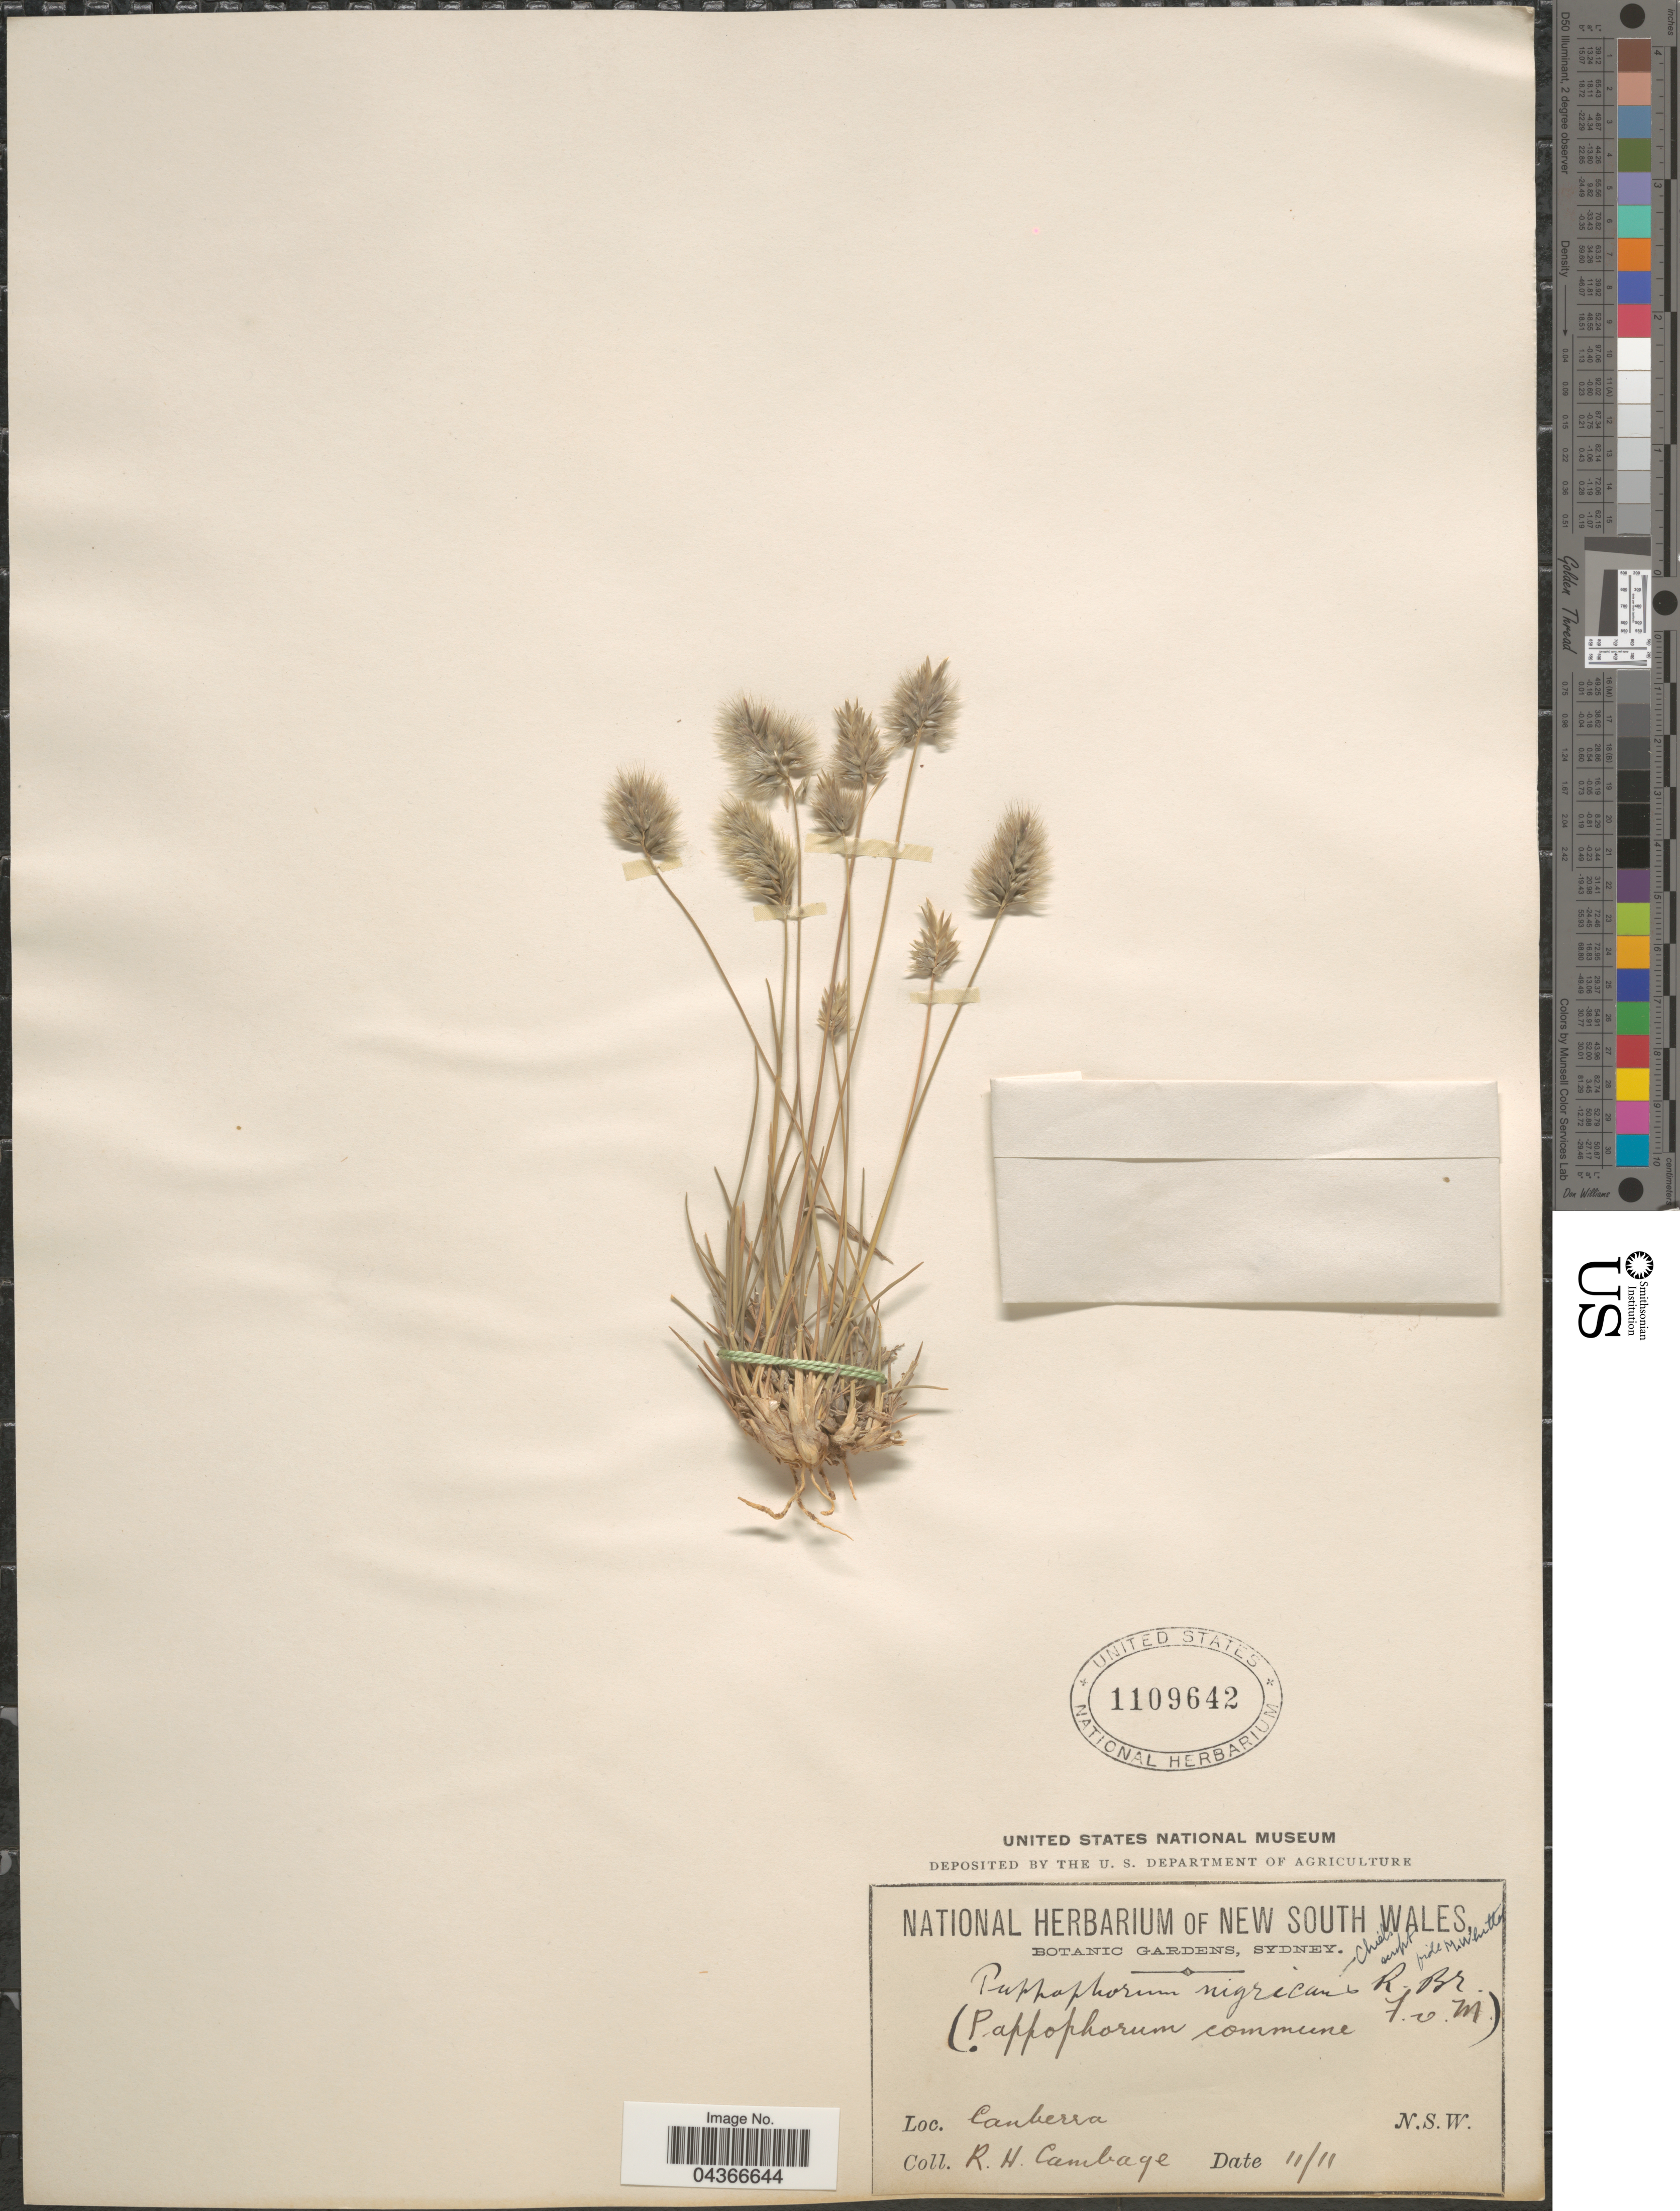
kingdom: Plantae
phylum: Tracheophyta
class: Liliopsida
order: Poales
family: Poaceae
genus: Enneapogon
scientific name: Enneapogon caerulescens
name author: (Gaudich.) N.T. Burb.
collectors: R. Cambage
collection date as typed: Transcribed d/m/y: /11/11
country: Australia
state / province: New South Wales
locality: Canberra.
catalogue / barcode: US 1109642